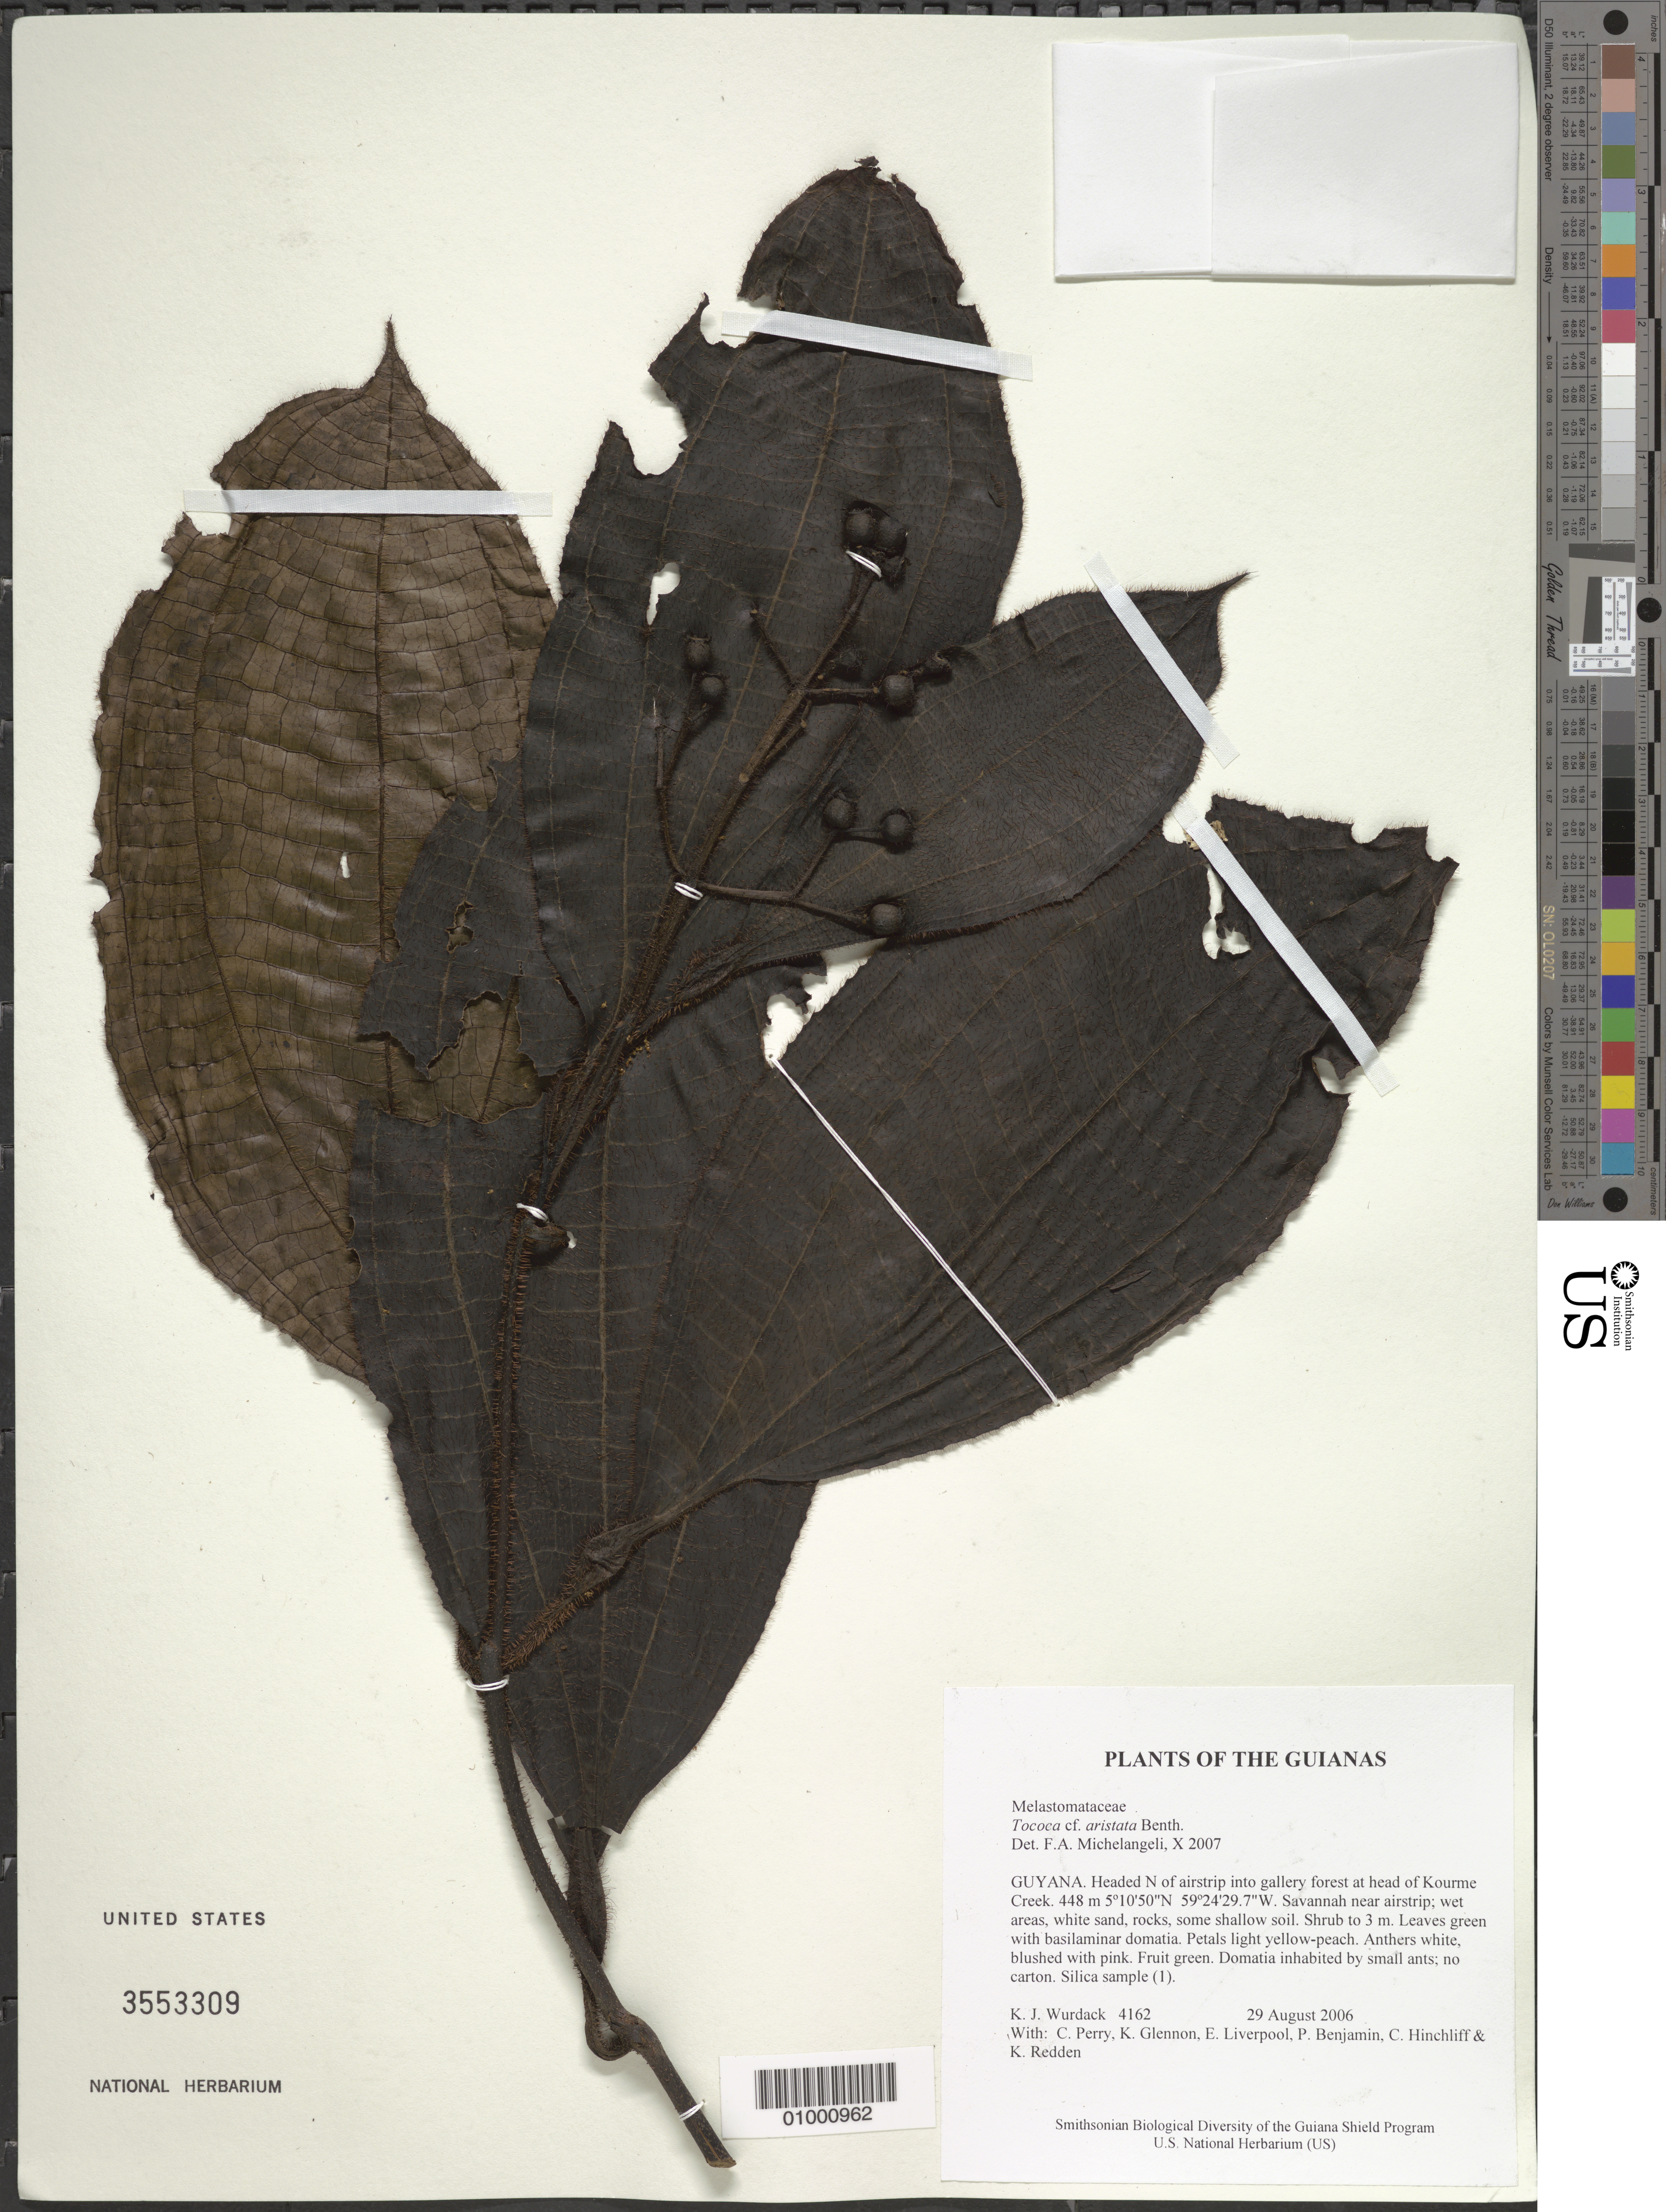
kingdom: Plantae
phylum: Tracheophyta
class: Magnoliopsida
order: Myrtales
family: Melastomataceae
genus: Tococa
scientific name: Tococa aristata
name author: Benth.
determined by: Michelangeli, F. A.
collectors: K. Wurdack, C. Perry, K. Glennon, E. Liverpool, P. Benjamin, C. E. Hinchliff & K. M. Redden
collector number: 4162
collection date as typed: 29 August 2006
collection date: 2006-08-29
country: Guyana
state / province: Potaro-Siparuni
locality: Headed N of airstrip into gallery forest at head of Kourme Creek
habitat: Savanna near airstrip; wet areas, white sand, rocks, some shallow soil.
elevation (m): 448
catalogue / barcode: US 3553309